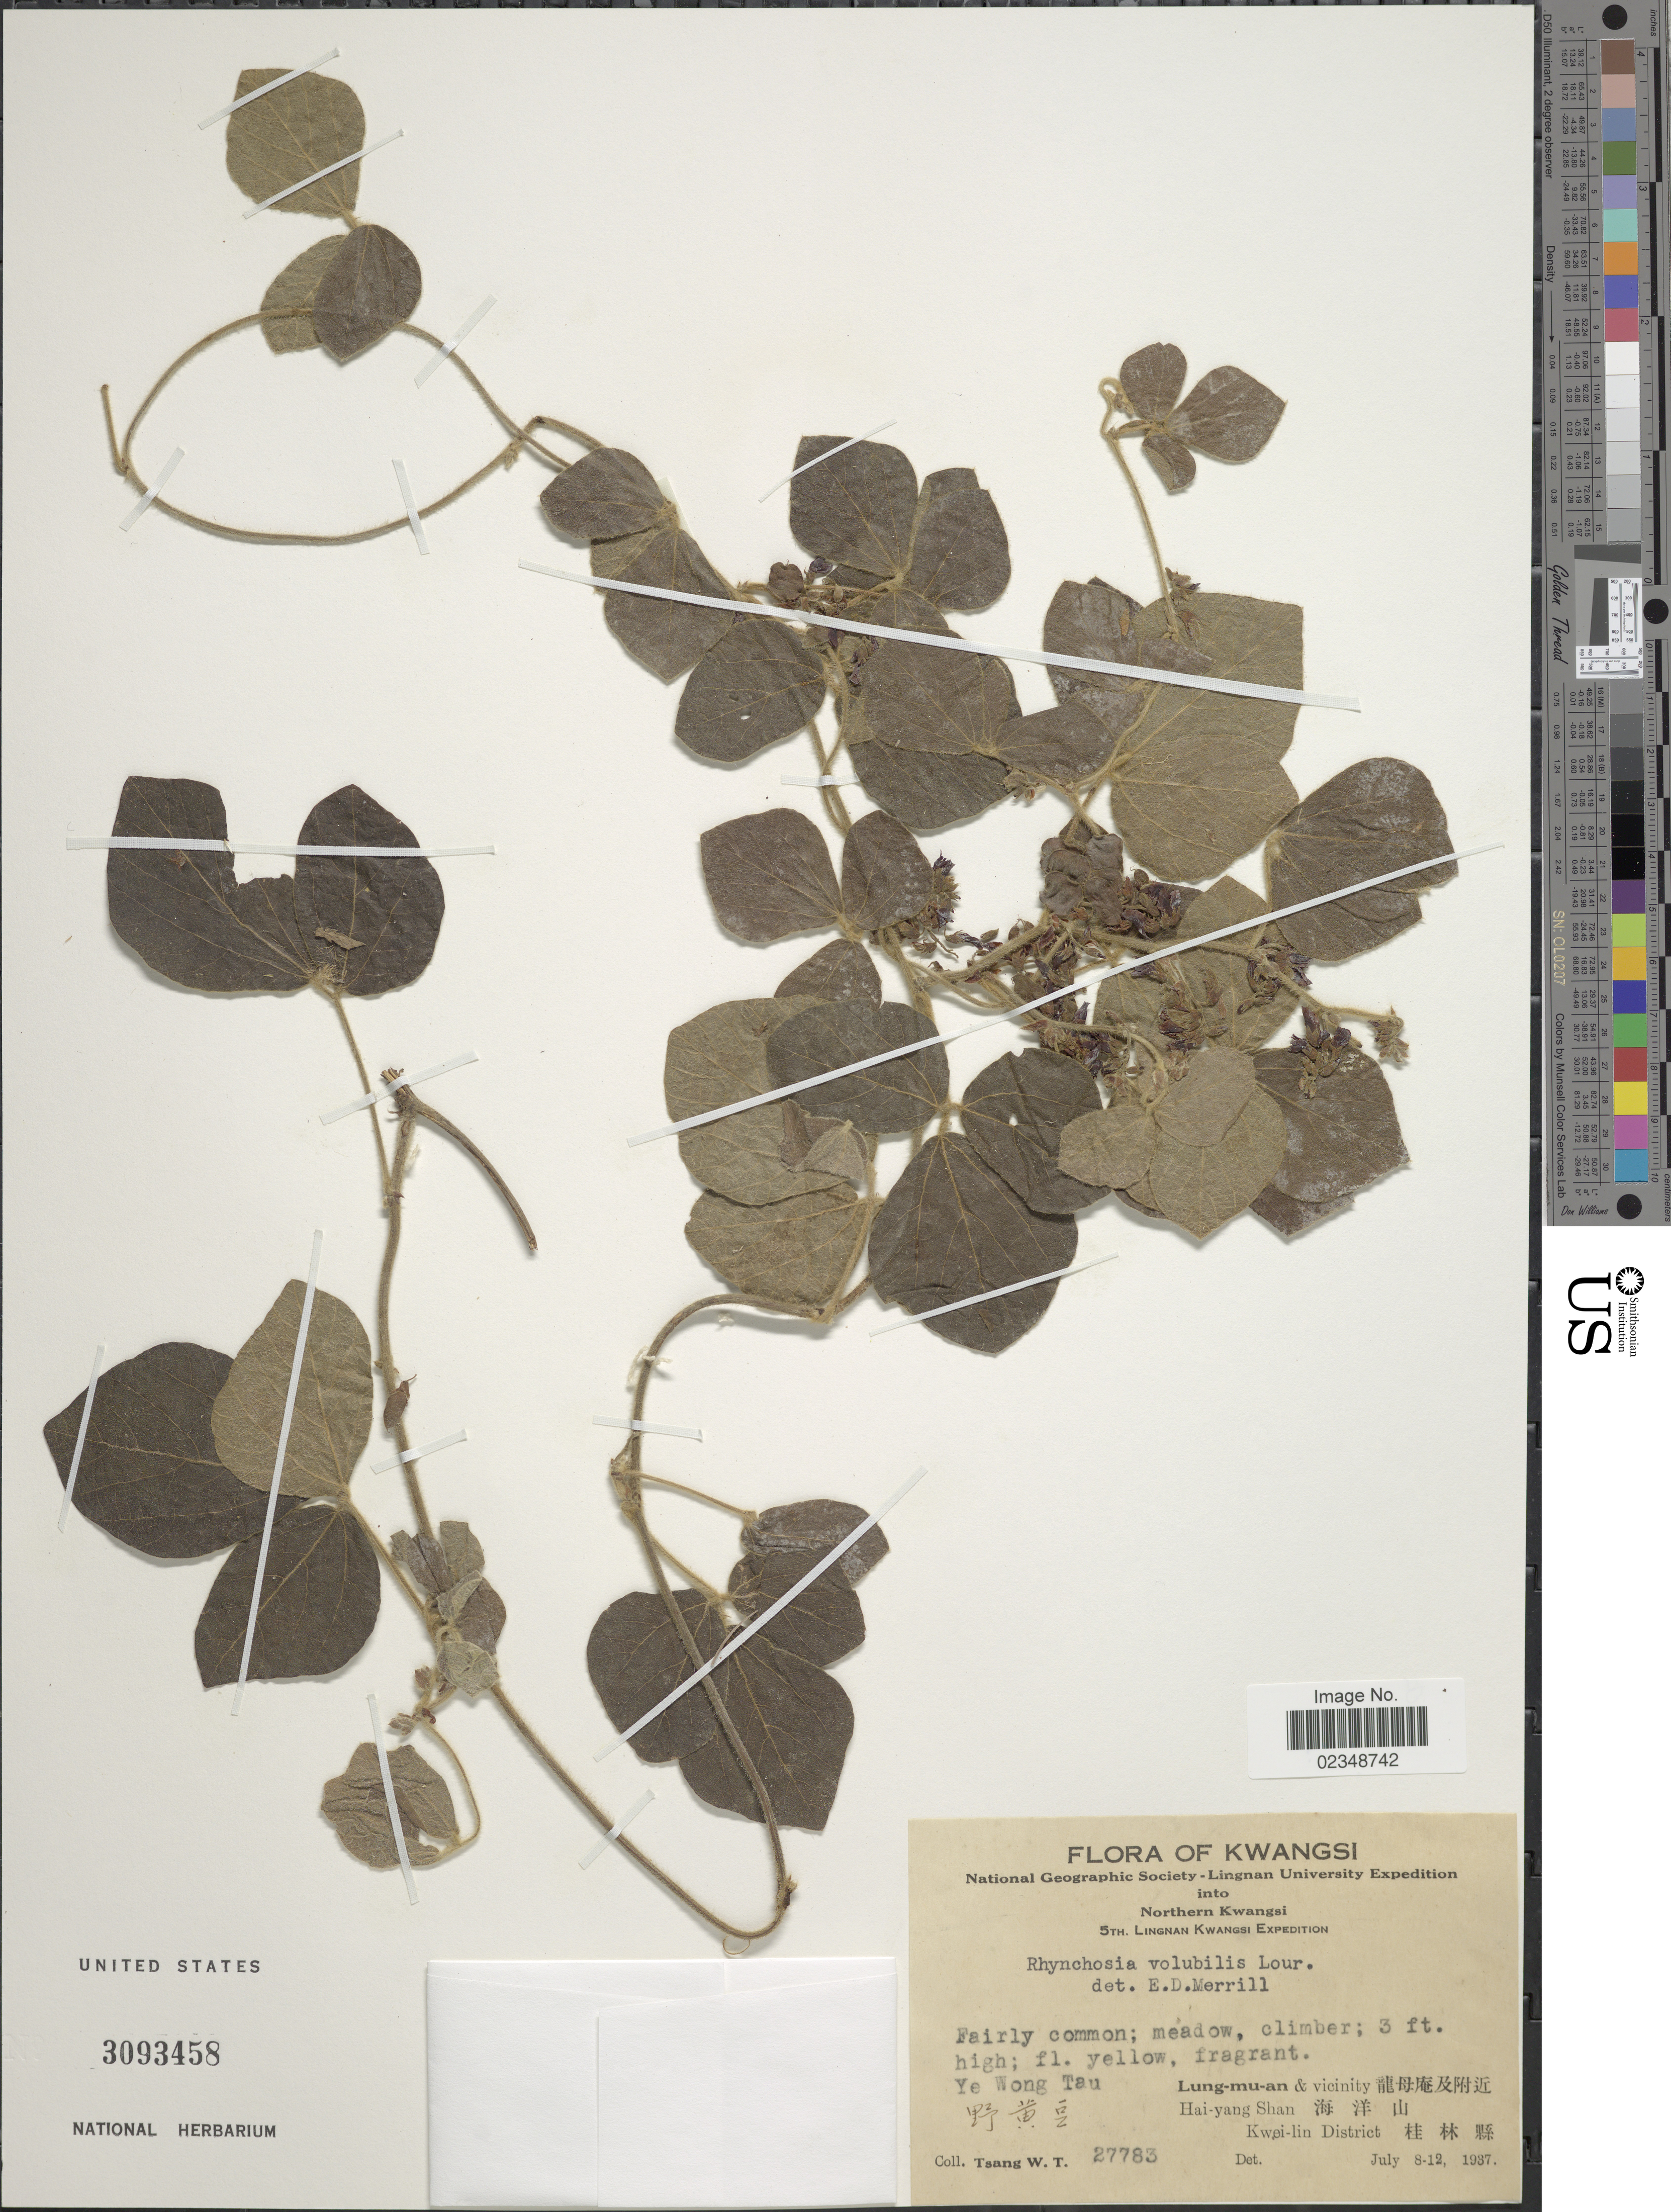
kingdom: Plantae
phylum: Tracheophyta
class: Magnoliopsida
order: Fabales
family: Fabaceae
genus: Rhynchosia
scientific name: Rhynchosia volubilis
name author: (Michx.) Wood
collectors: W. T. Tsang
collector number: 27783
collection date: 1937-07-08/1937-07-12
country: China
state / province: Guangxi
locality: Kwangsi, Northern Kwangsi, Ye Wong Tau, Lung-mu-an & vicinity, Hai-yang-Shan, Kwei-lin District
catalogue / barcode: US 3093458